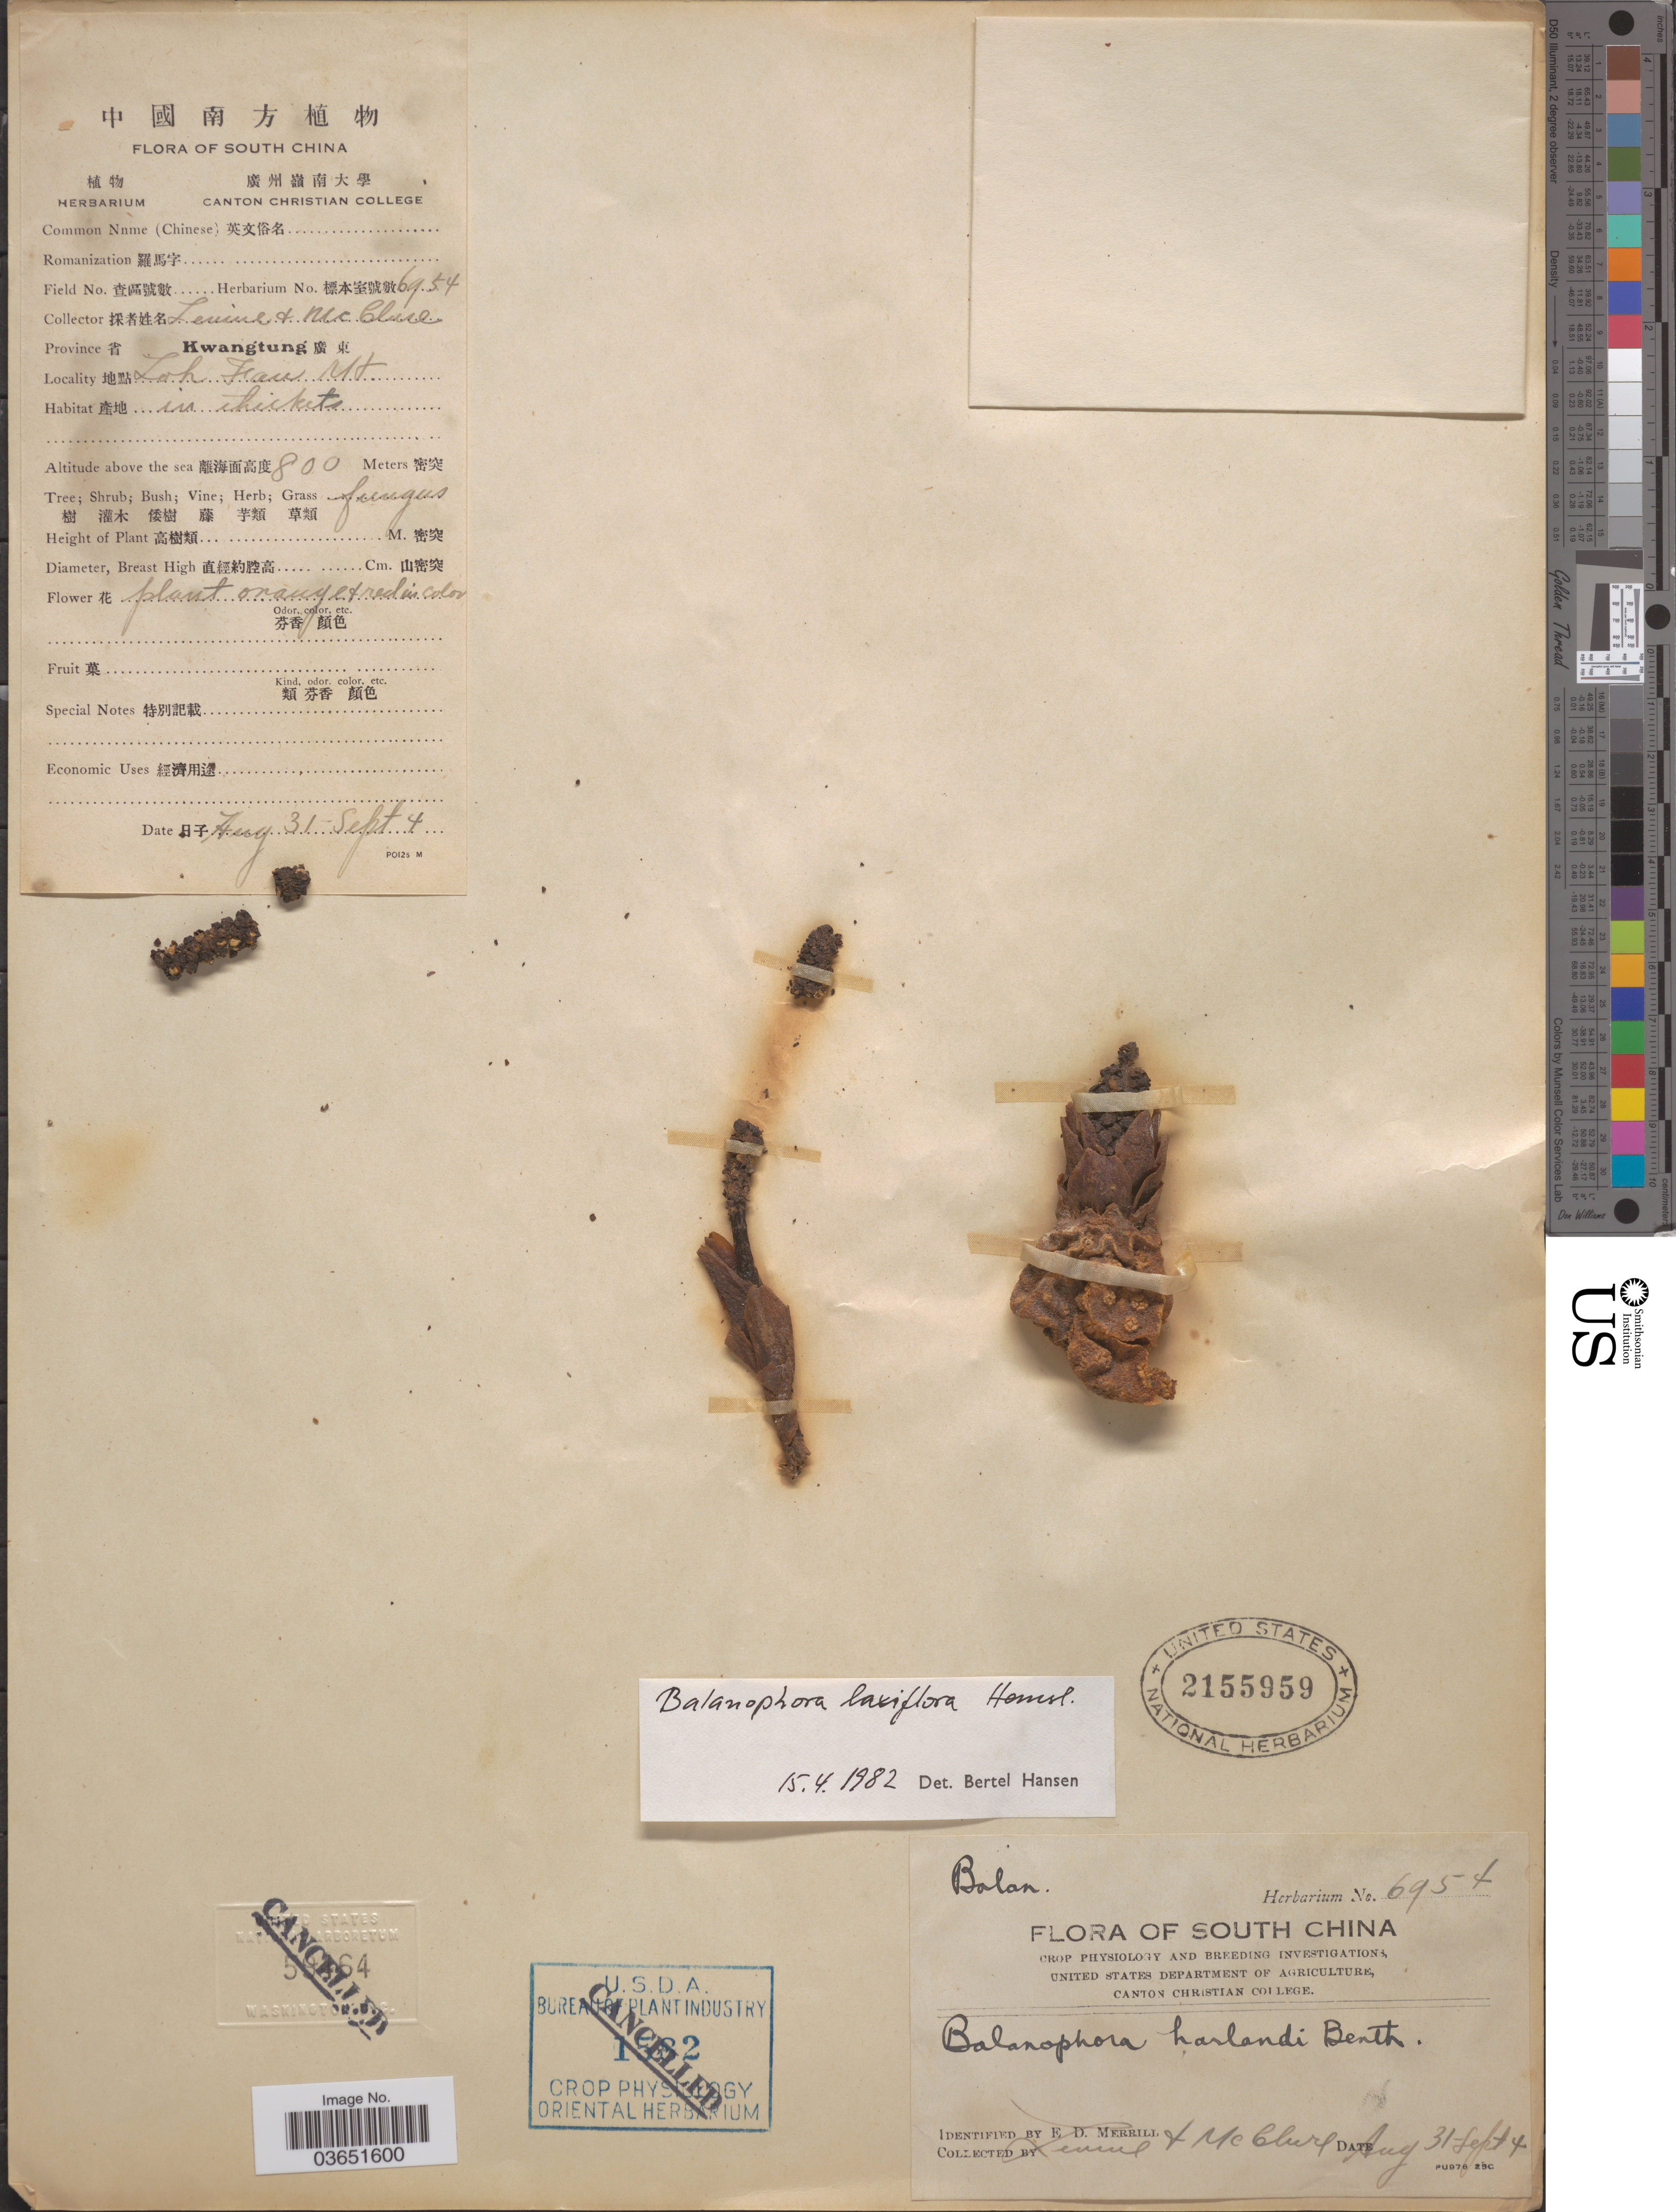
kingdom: Plantae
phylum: Tracheophyta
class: Magnoliopsida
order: Santalales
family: Balanophoraceae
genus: Balanophora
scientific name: Balanophora laxiflora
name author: Hemsl.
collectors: -. Levine & McClure, --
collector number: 6954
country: China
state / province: Guangdong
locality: South China. Province Kwangtung. Loh Fau Mt.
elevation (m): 800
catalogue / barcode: US 2155959